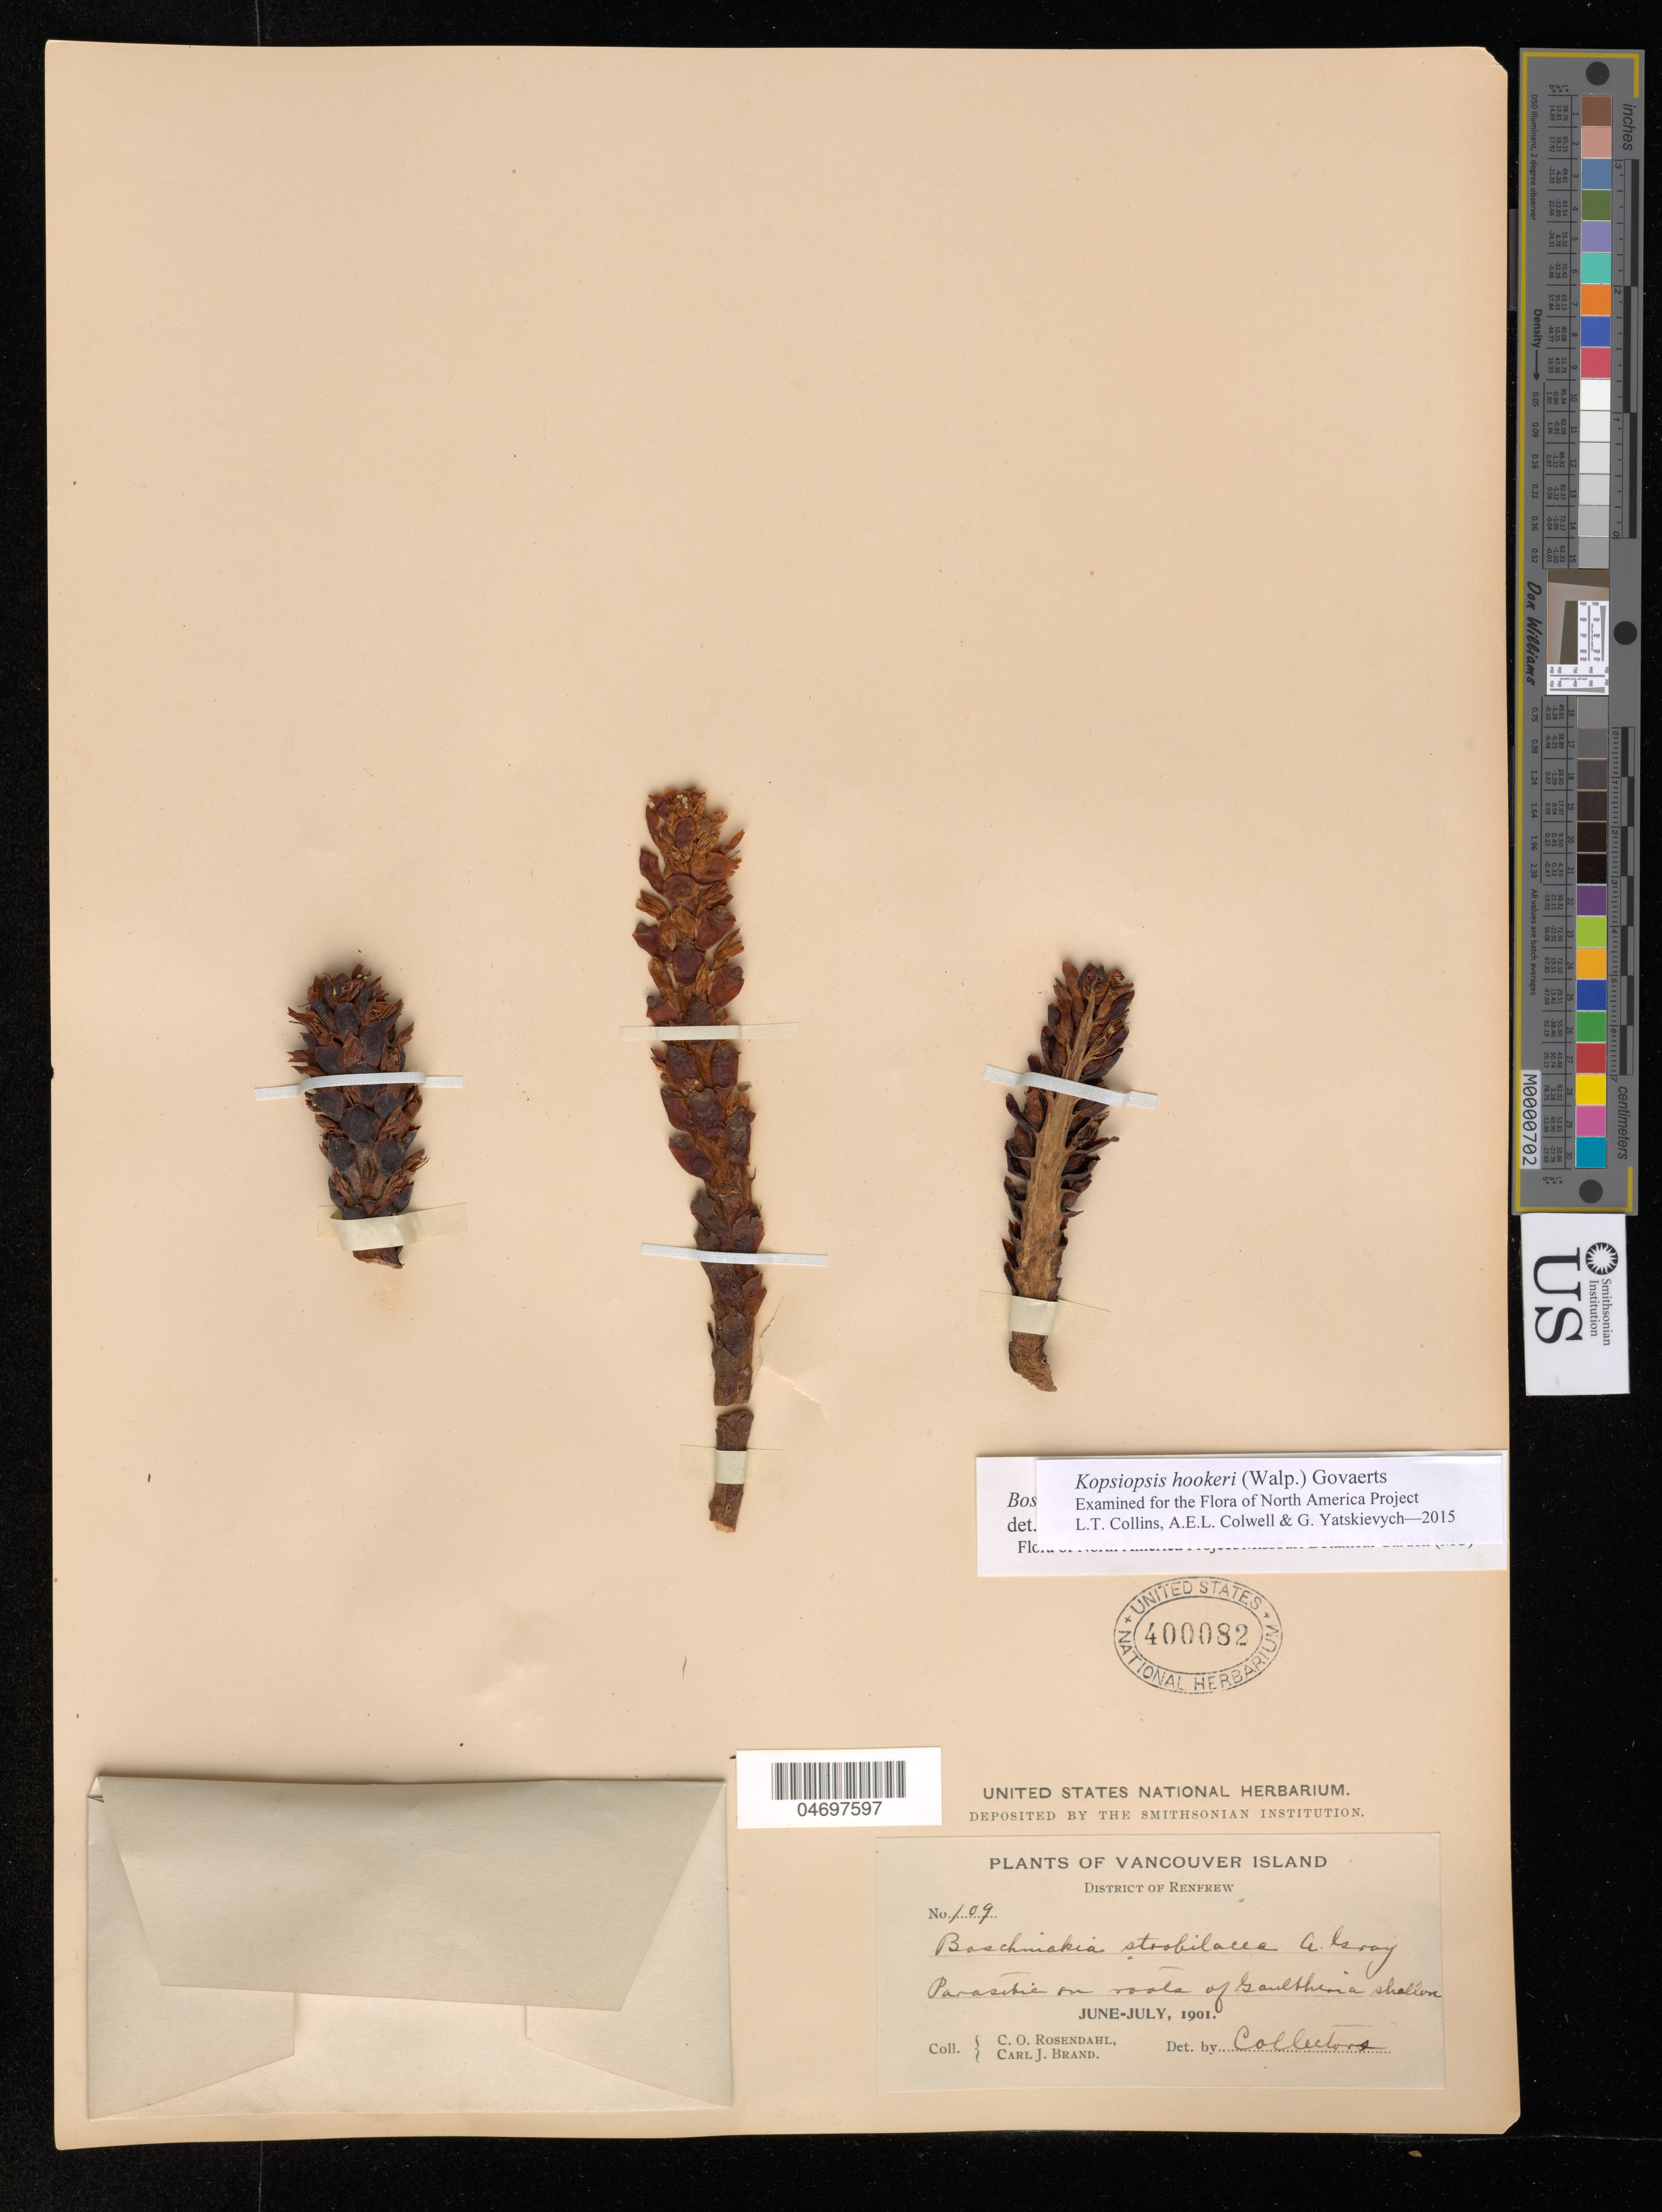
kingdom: Plantae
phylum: Tracheophyta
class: Magnoliopsida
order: Lamiales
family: Orobanchaceae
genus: Kopsiopsis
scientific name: Kopsiopsis hookeri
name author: (Walp.) Govaerts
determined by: Collins, L. T.; Colwell, A. E.; Yatskievych, G. A.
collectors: C. O. Rosendahl & C. J. Brand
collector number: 109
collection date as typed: Jun 1901 to -- Jul 1901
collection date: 1901-06/1901-07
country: Canada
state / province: British Columbia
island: Vancouver Island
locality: Vancouver Island: Renfrew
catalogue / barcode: US 400082